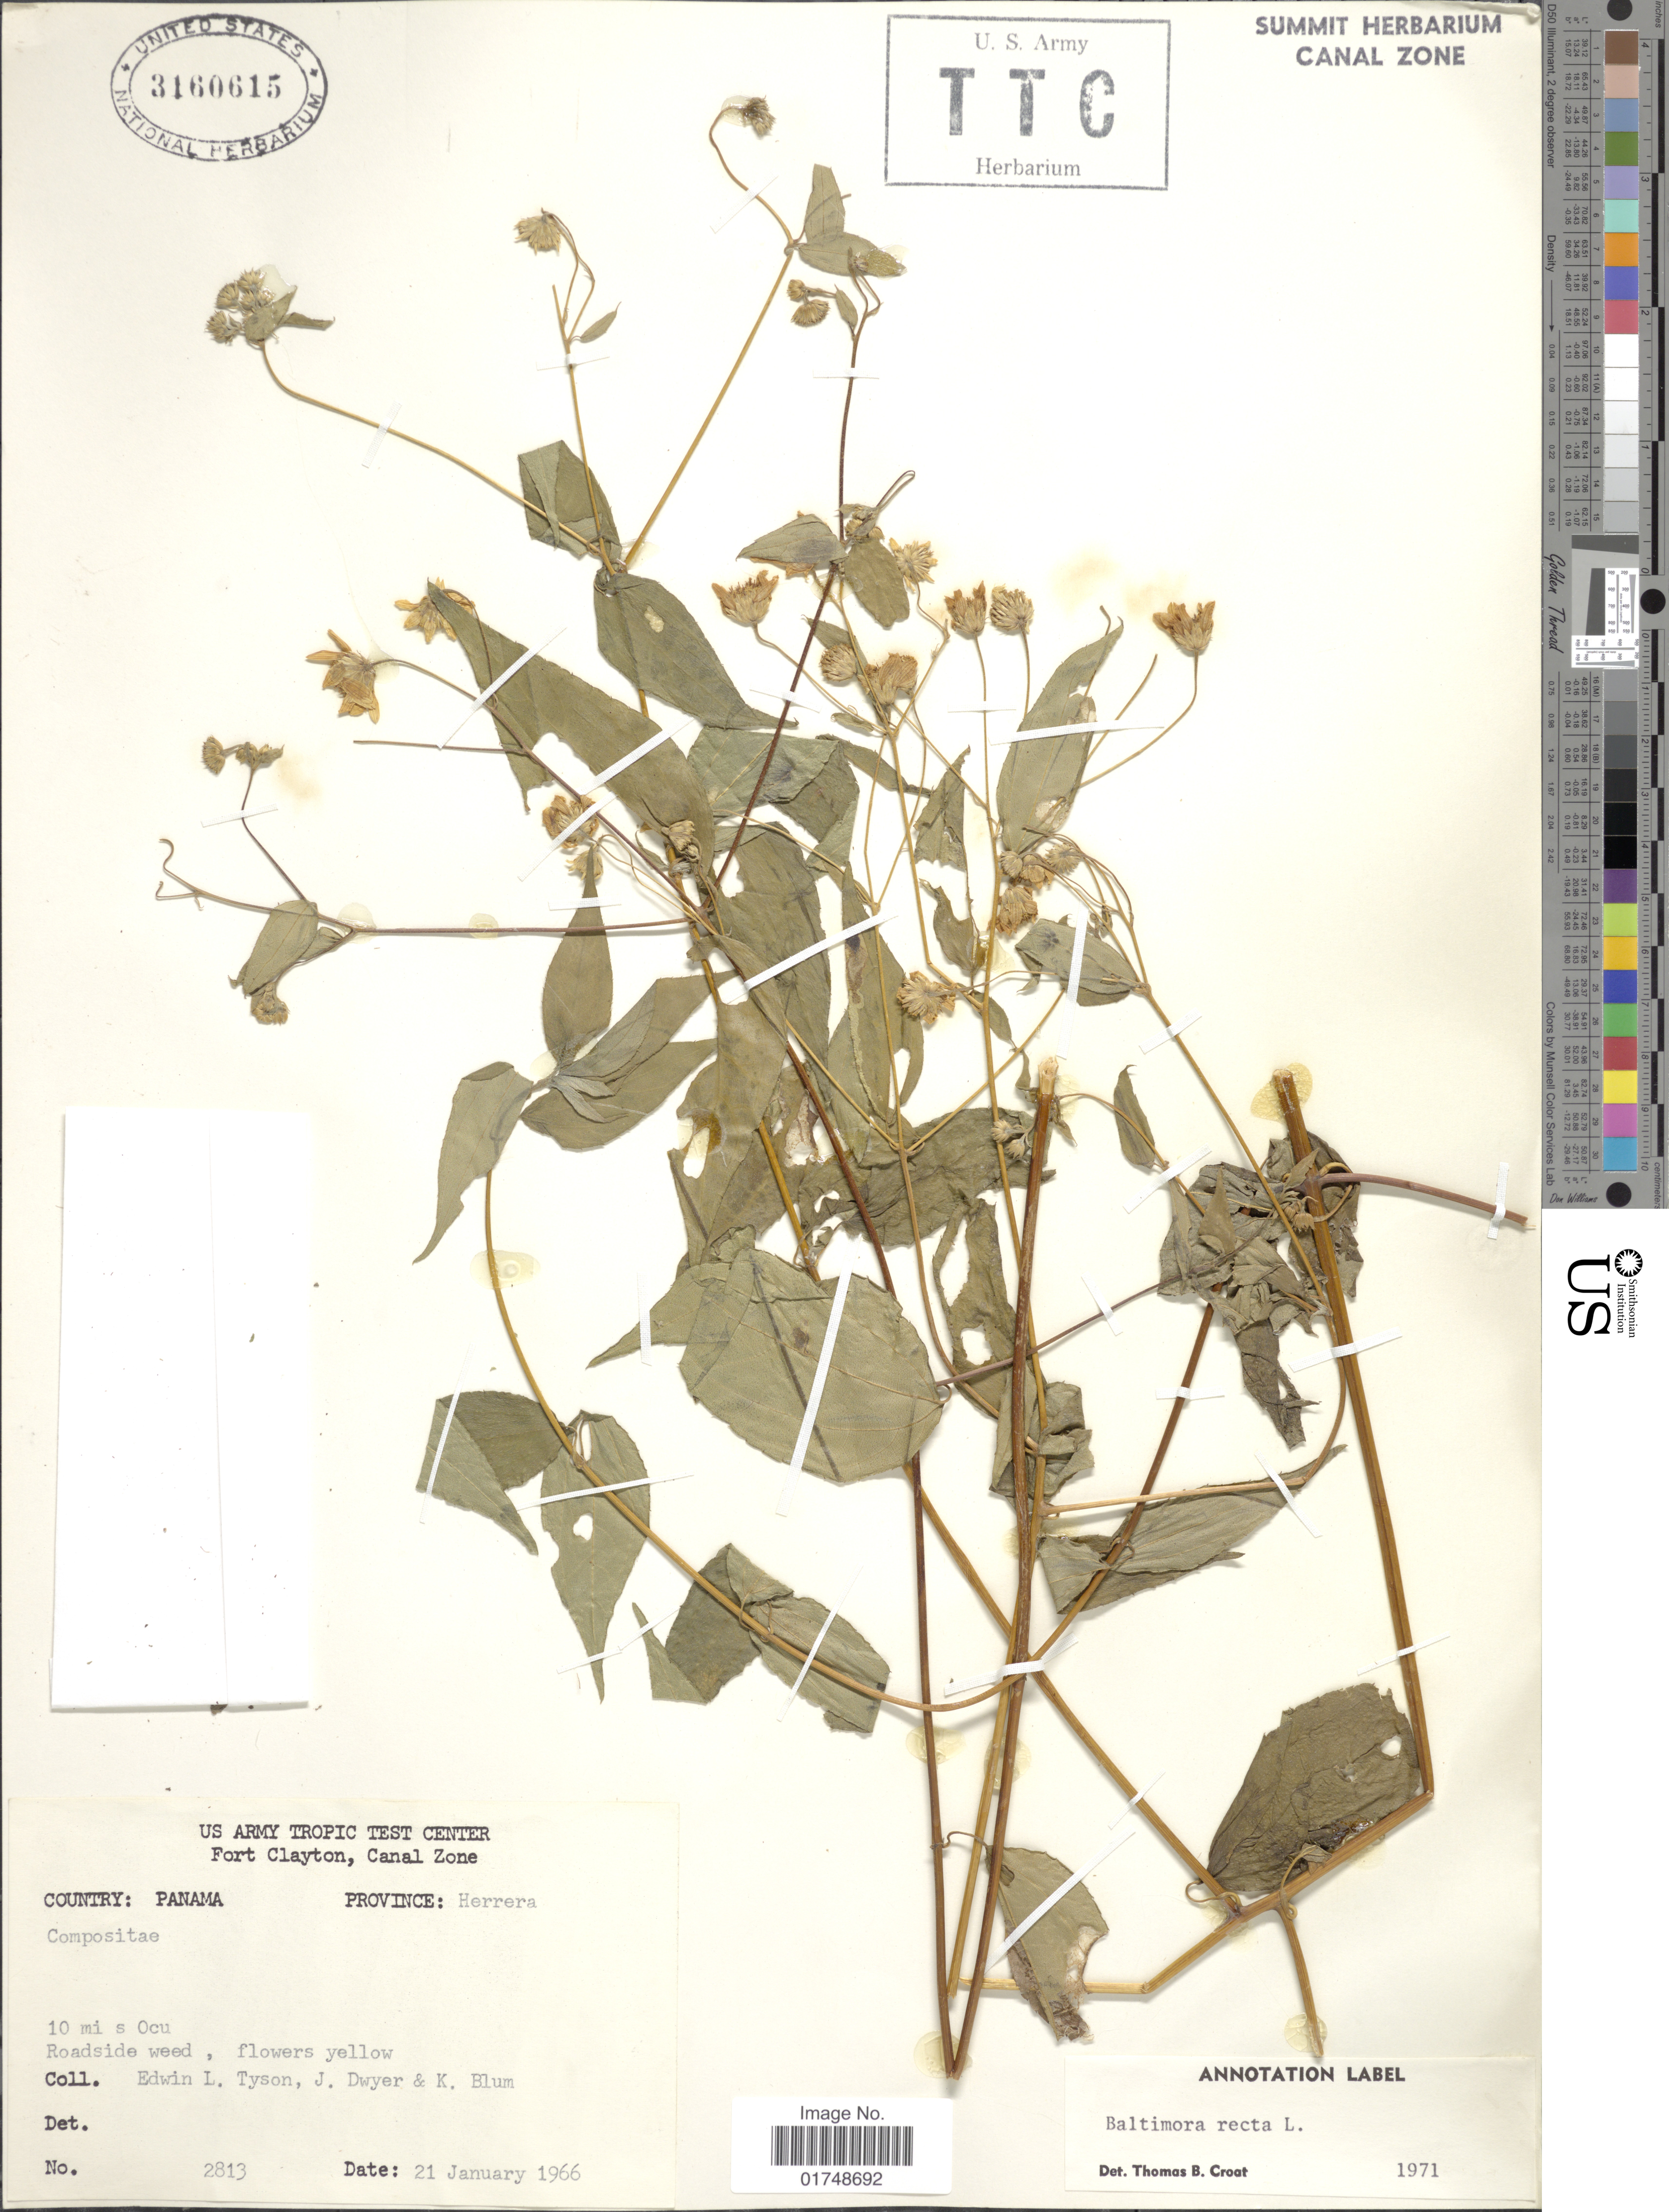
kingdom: Plantae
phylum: Tracheophyta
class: Magnoliopsida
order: Asterales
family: Asteraceae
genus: Baltimora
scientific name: Baltimora recta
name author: L.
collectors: E. L. Tyson, J. Dwyer & K. Blum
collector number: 2813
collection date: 1966-01-21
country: Panama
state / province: Herrera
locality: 10 mi s Ocu. Roadside weed.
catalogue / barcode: US 3160615